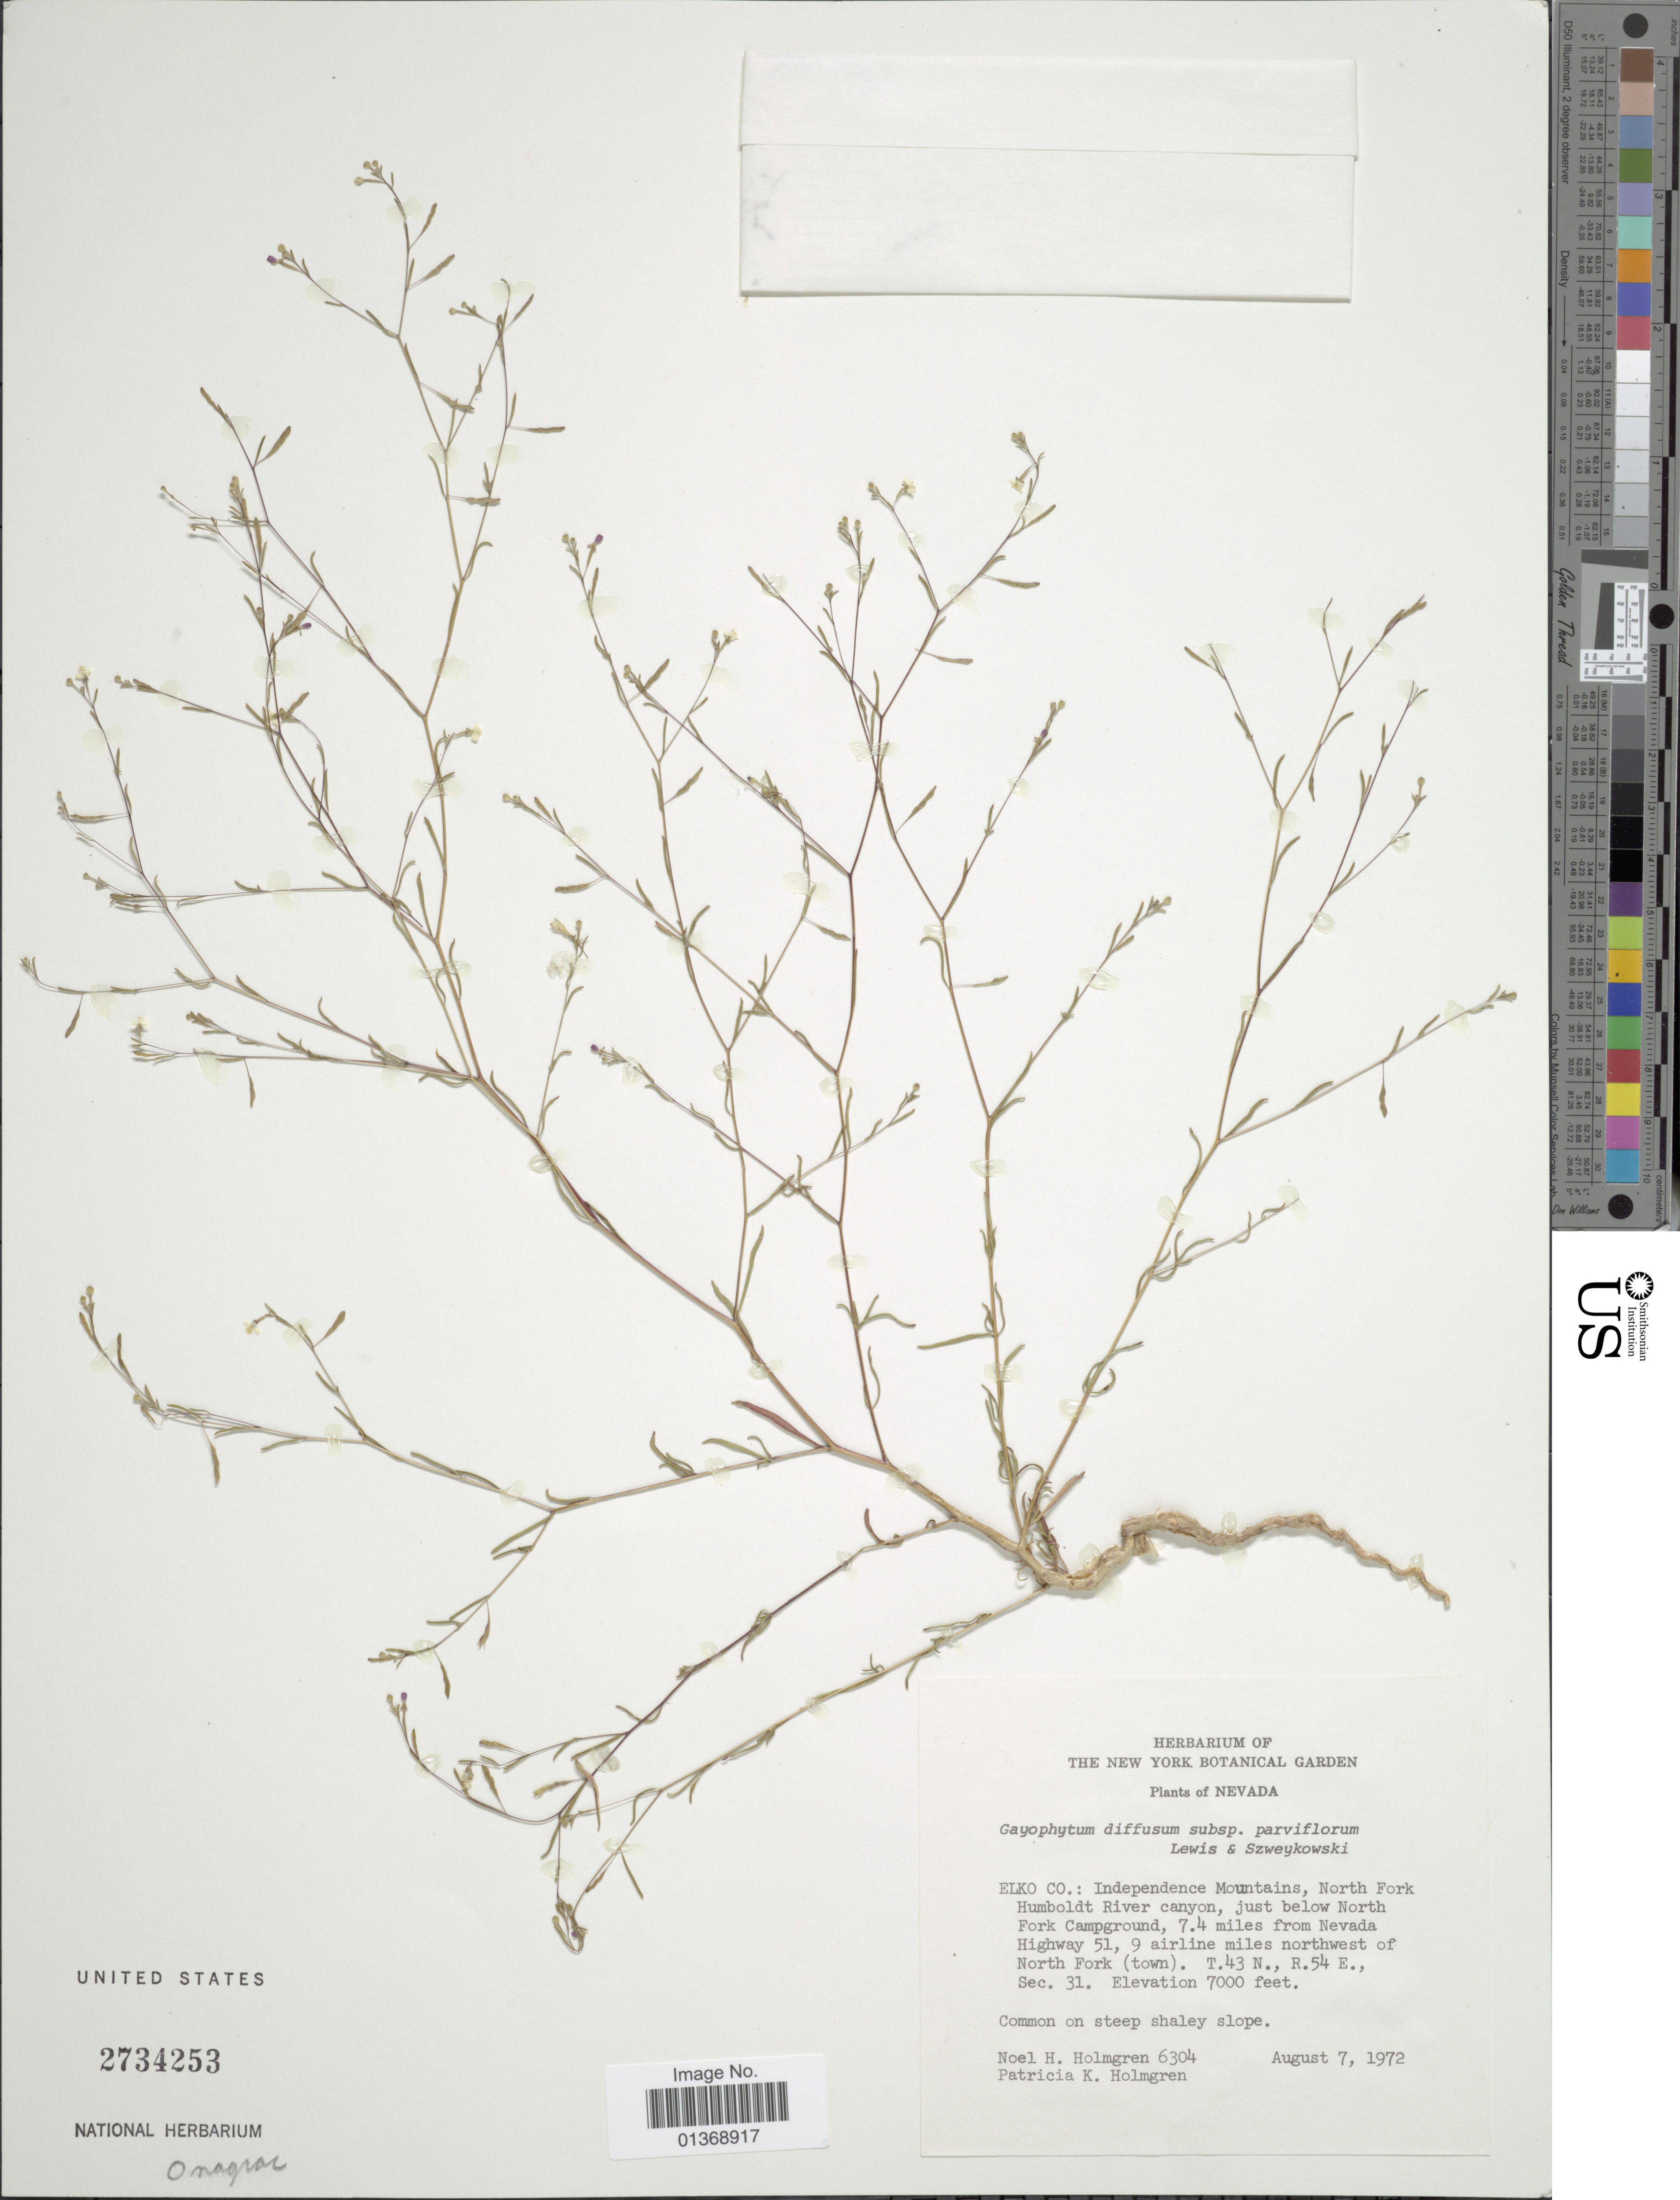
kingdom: Plantae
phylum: Tracheophyta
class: Magnoliopsida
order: Myrtales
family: Onagraceae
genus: Gayophytum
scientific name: Gayophytum diffusum subsp. parviflorum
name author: F. H. Lewis & Szweyk.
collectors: N. H. Holmgren & P. K. Holmgren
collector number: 6304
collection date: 1972-08-07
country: United States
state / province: Nevada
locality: Elko Co.: Independence Mountains, North Fork Huimboldt River canyon, just below North Fork Campground, 7.4 miles from Nevada Highway 51, 9 airline miles northwest of North Fork (town). T.43N., R.54 E., Sec. 31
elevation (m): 2134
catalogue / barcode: US 2734253